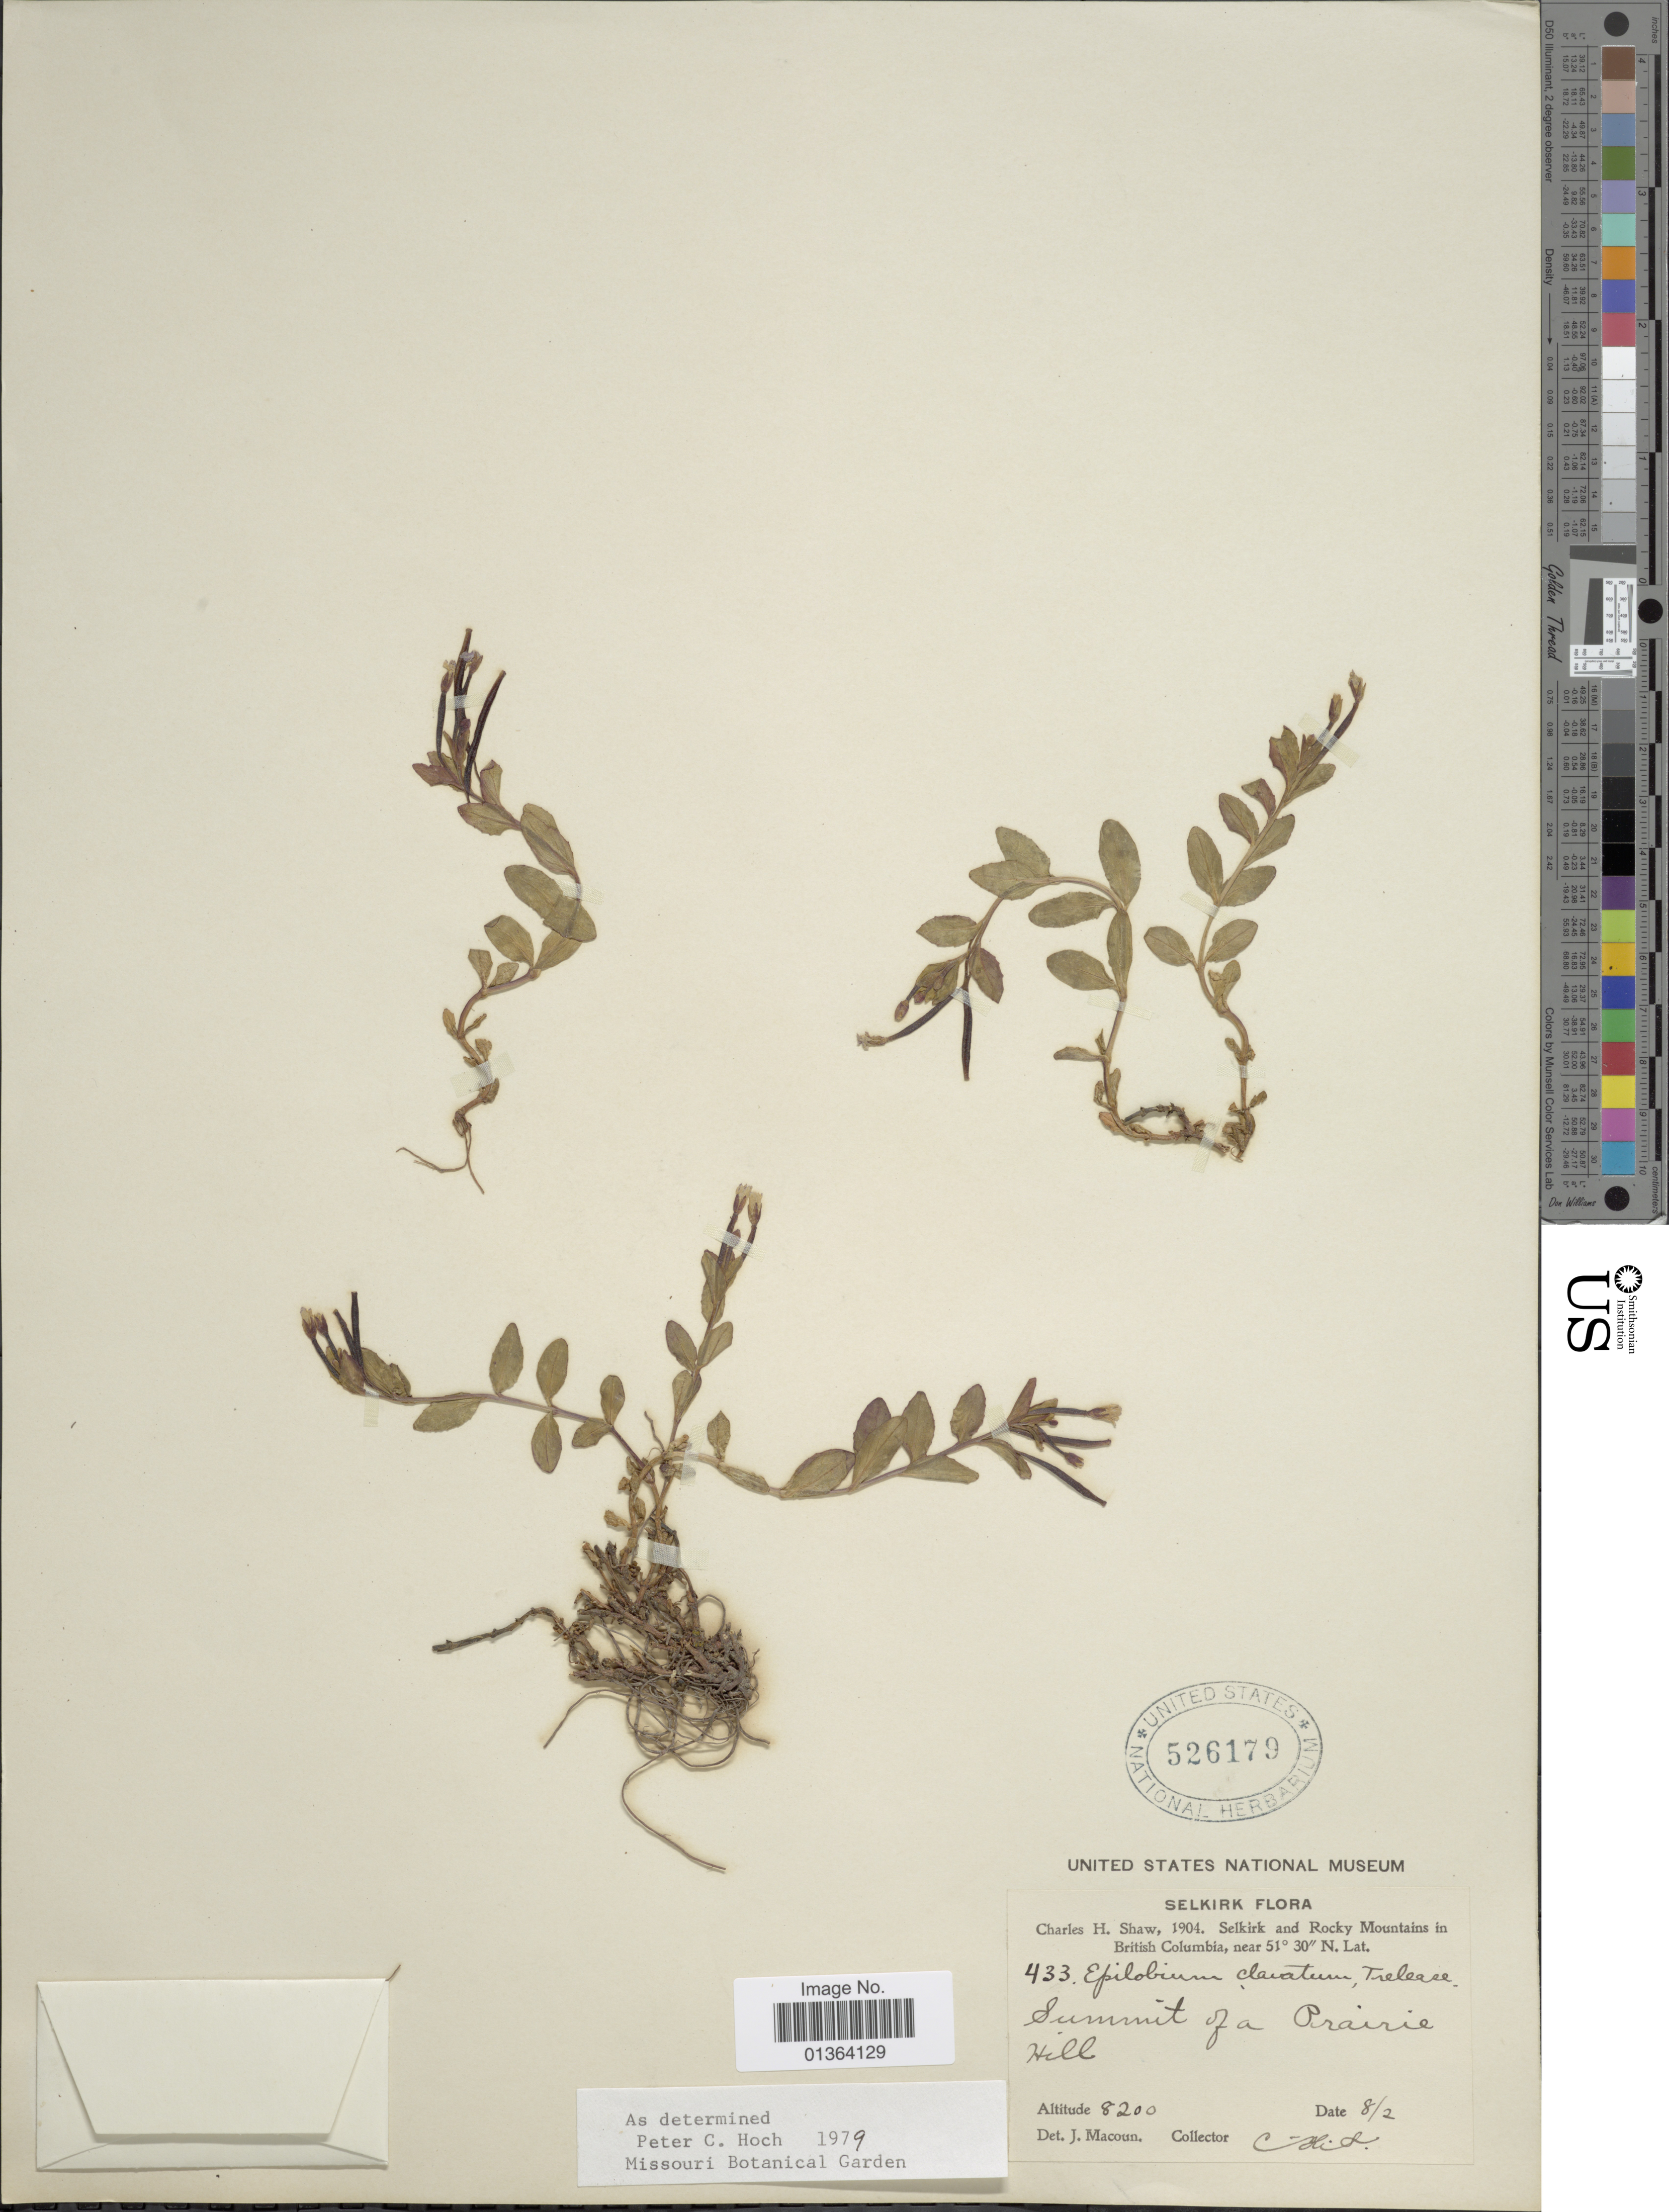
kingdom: Plantae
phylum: Tracheophyta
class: Magnoliopsida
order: Myrtales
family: Onagraceae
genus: Epilobium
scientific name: Epilobium clavatum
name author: Hausskn.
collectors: C. H. Shaw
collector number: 433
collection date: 1904-02-08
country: Canada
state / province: British Columbia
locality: Selkirk and Rocky Mountains. Summit of a Prairie Hill.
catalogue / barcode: US 526179